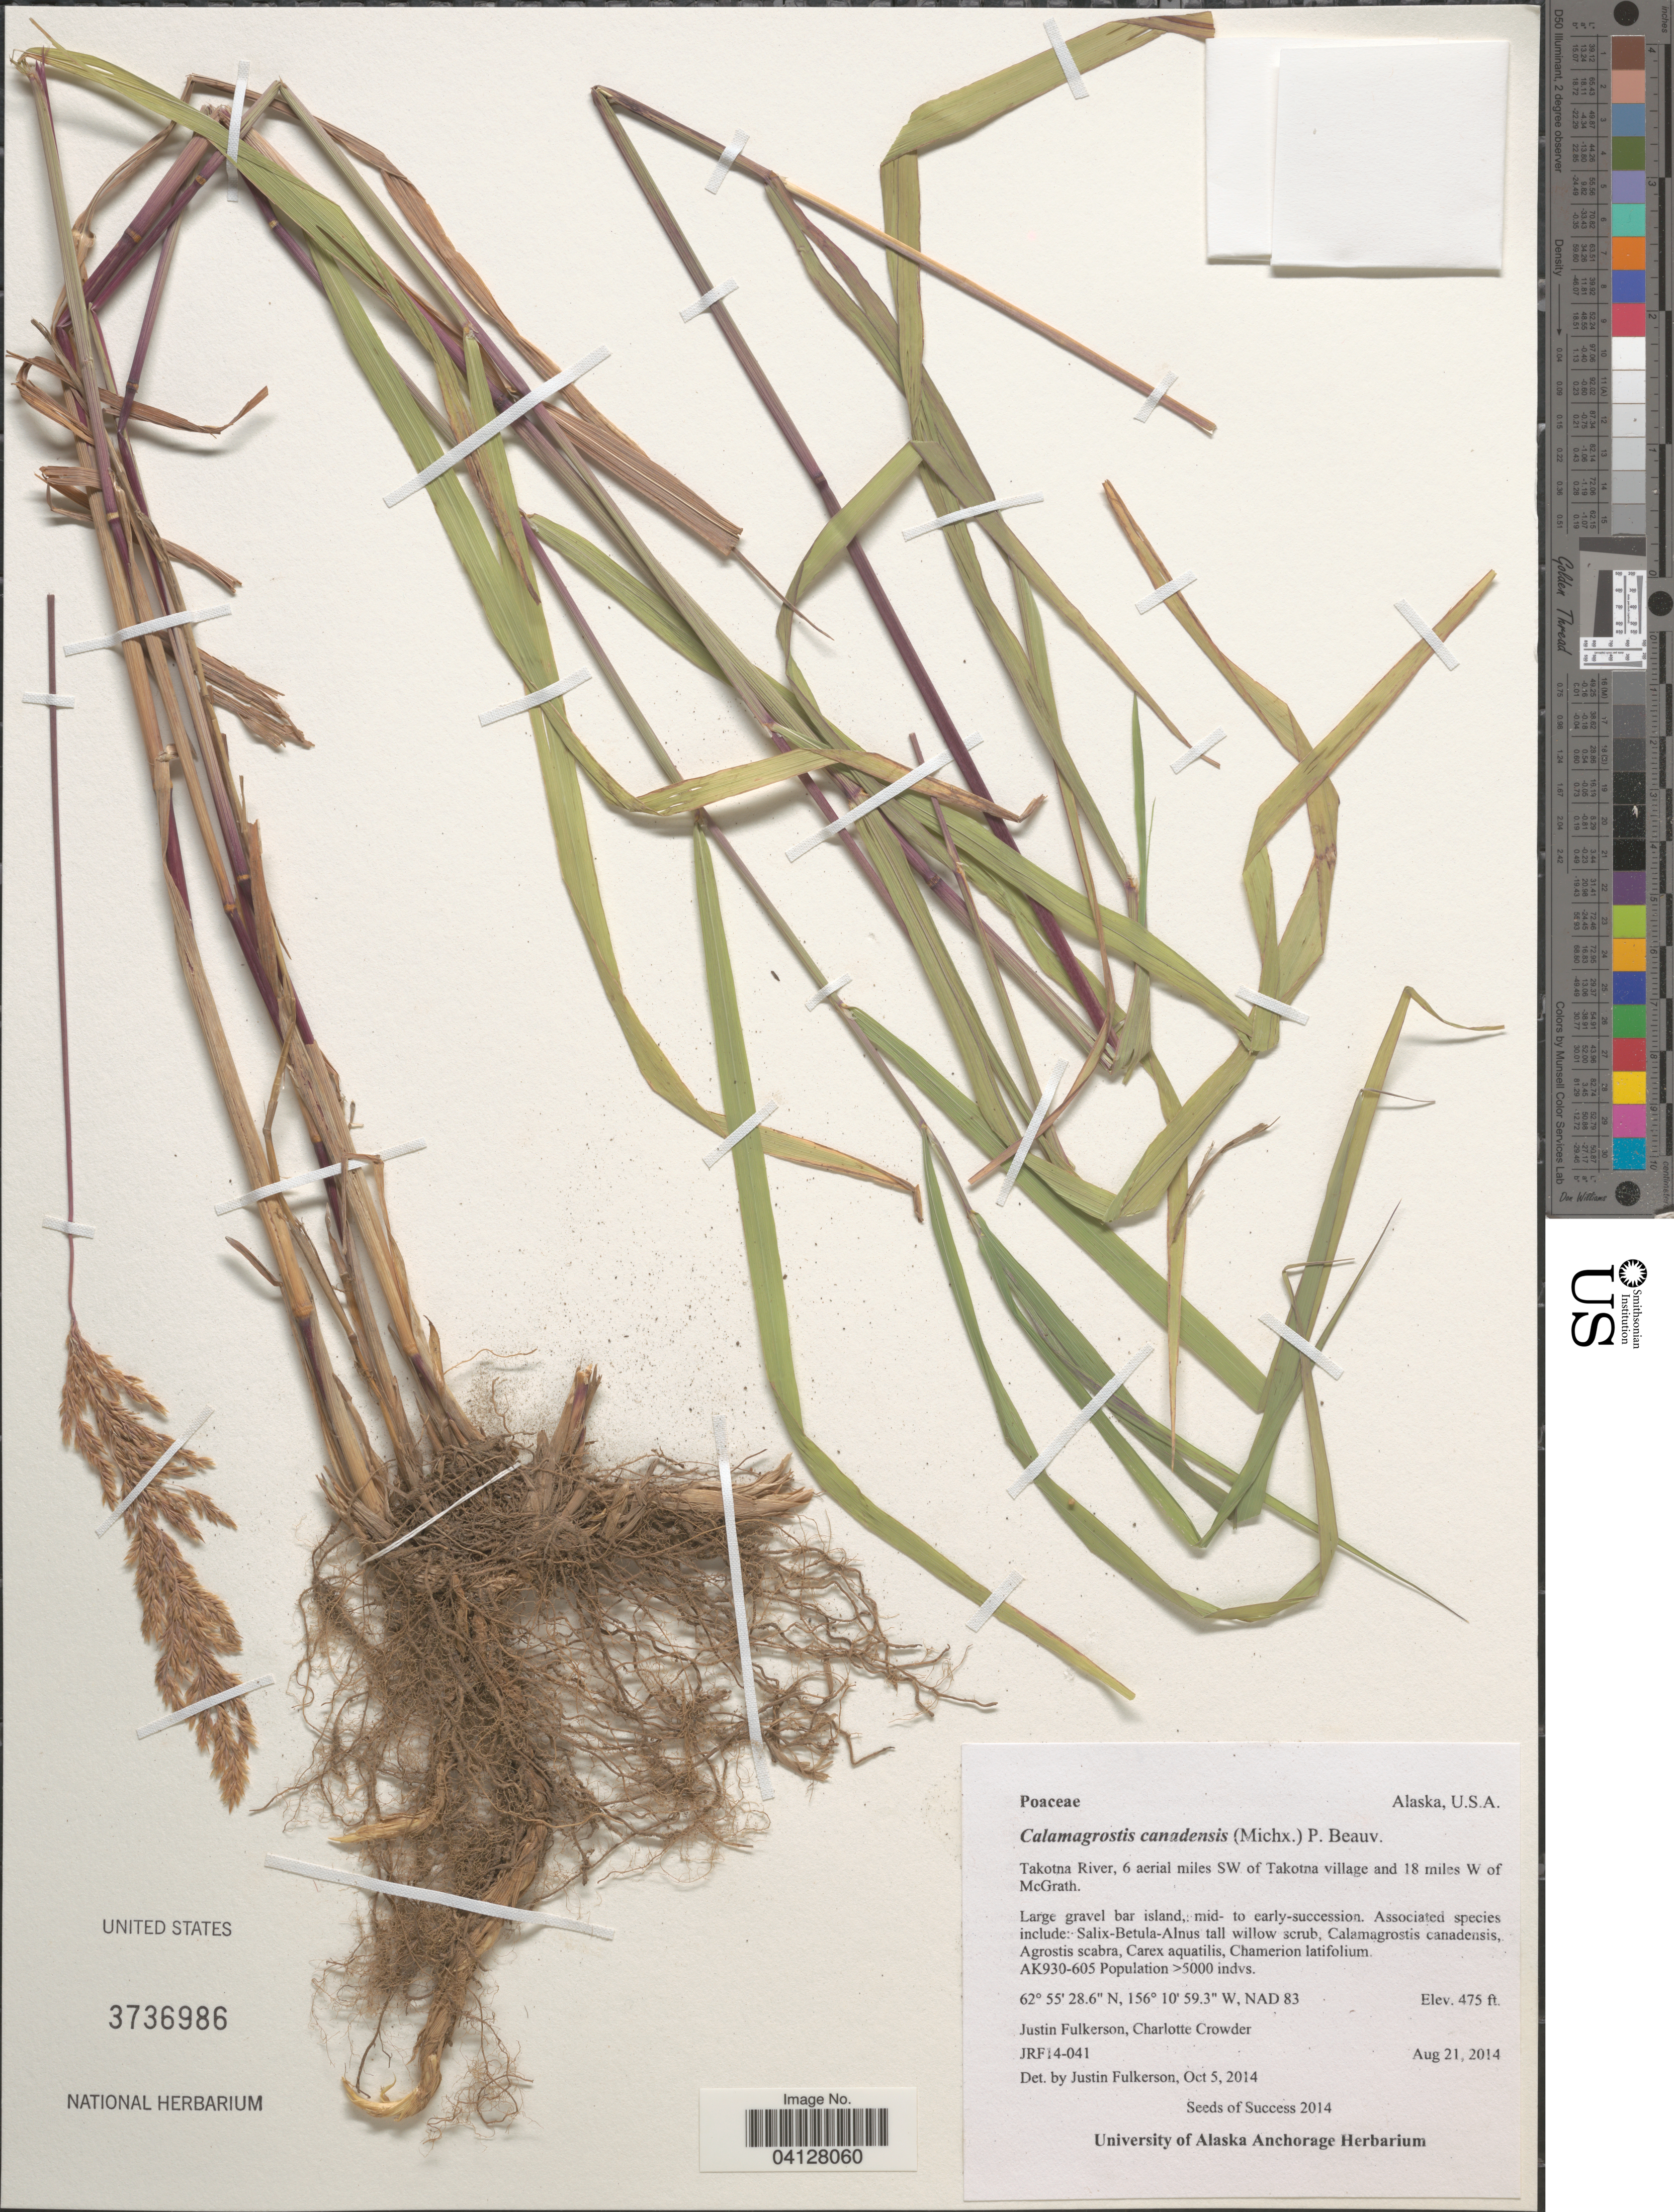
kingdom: Plantae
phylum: Tracheophyta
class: Liliopsida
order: Poales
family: Poaceae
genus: Calamagrostis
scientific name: Calamagrostis canadensis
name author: (Michx.) P. Beauv.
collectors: J. Fulkerson & C. Crowder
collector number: JRF14-041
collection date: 2014-08-21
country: United States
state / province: Alaska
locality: Takotna River, 6 aerial miles SW of Takotna village and 18 miles W of McGrath. AK930-605. NAD 83.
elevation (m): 145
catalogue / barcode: US 3736986